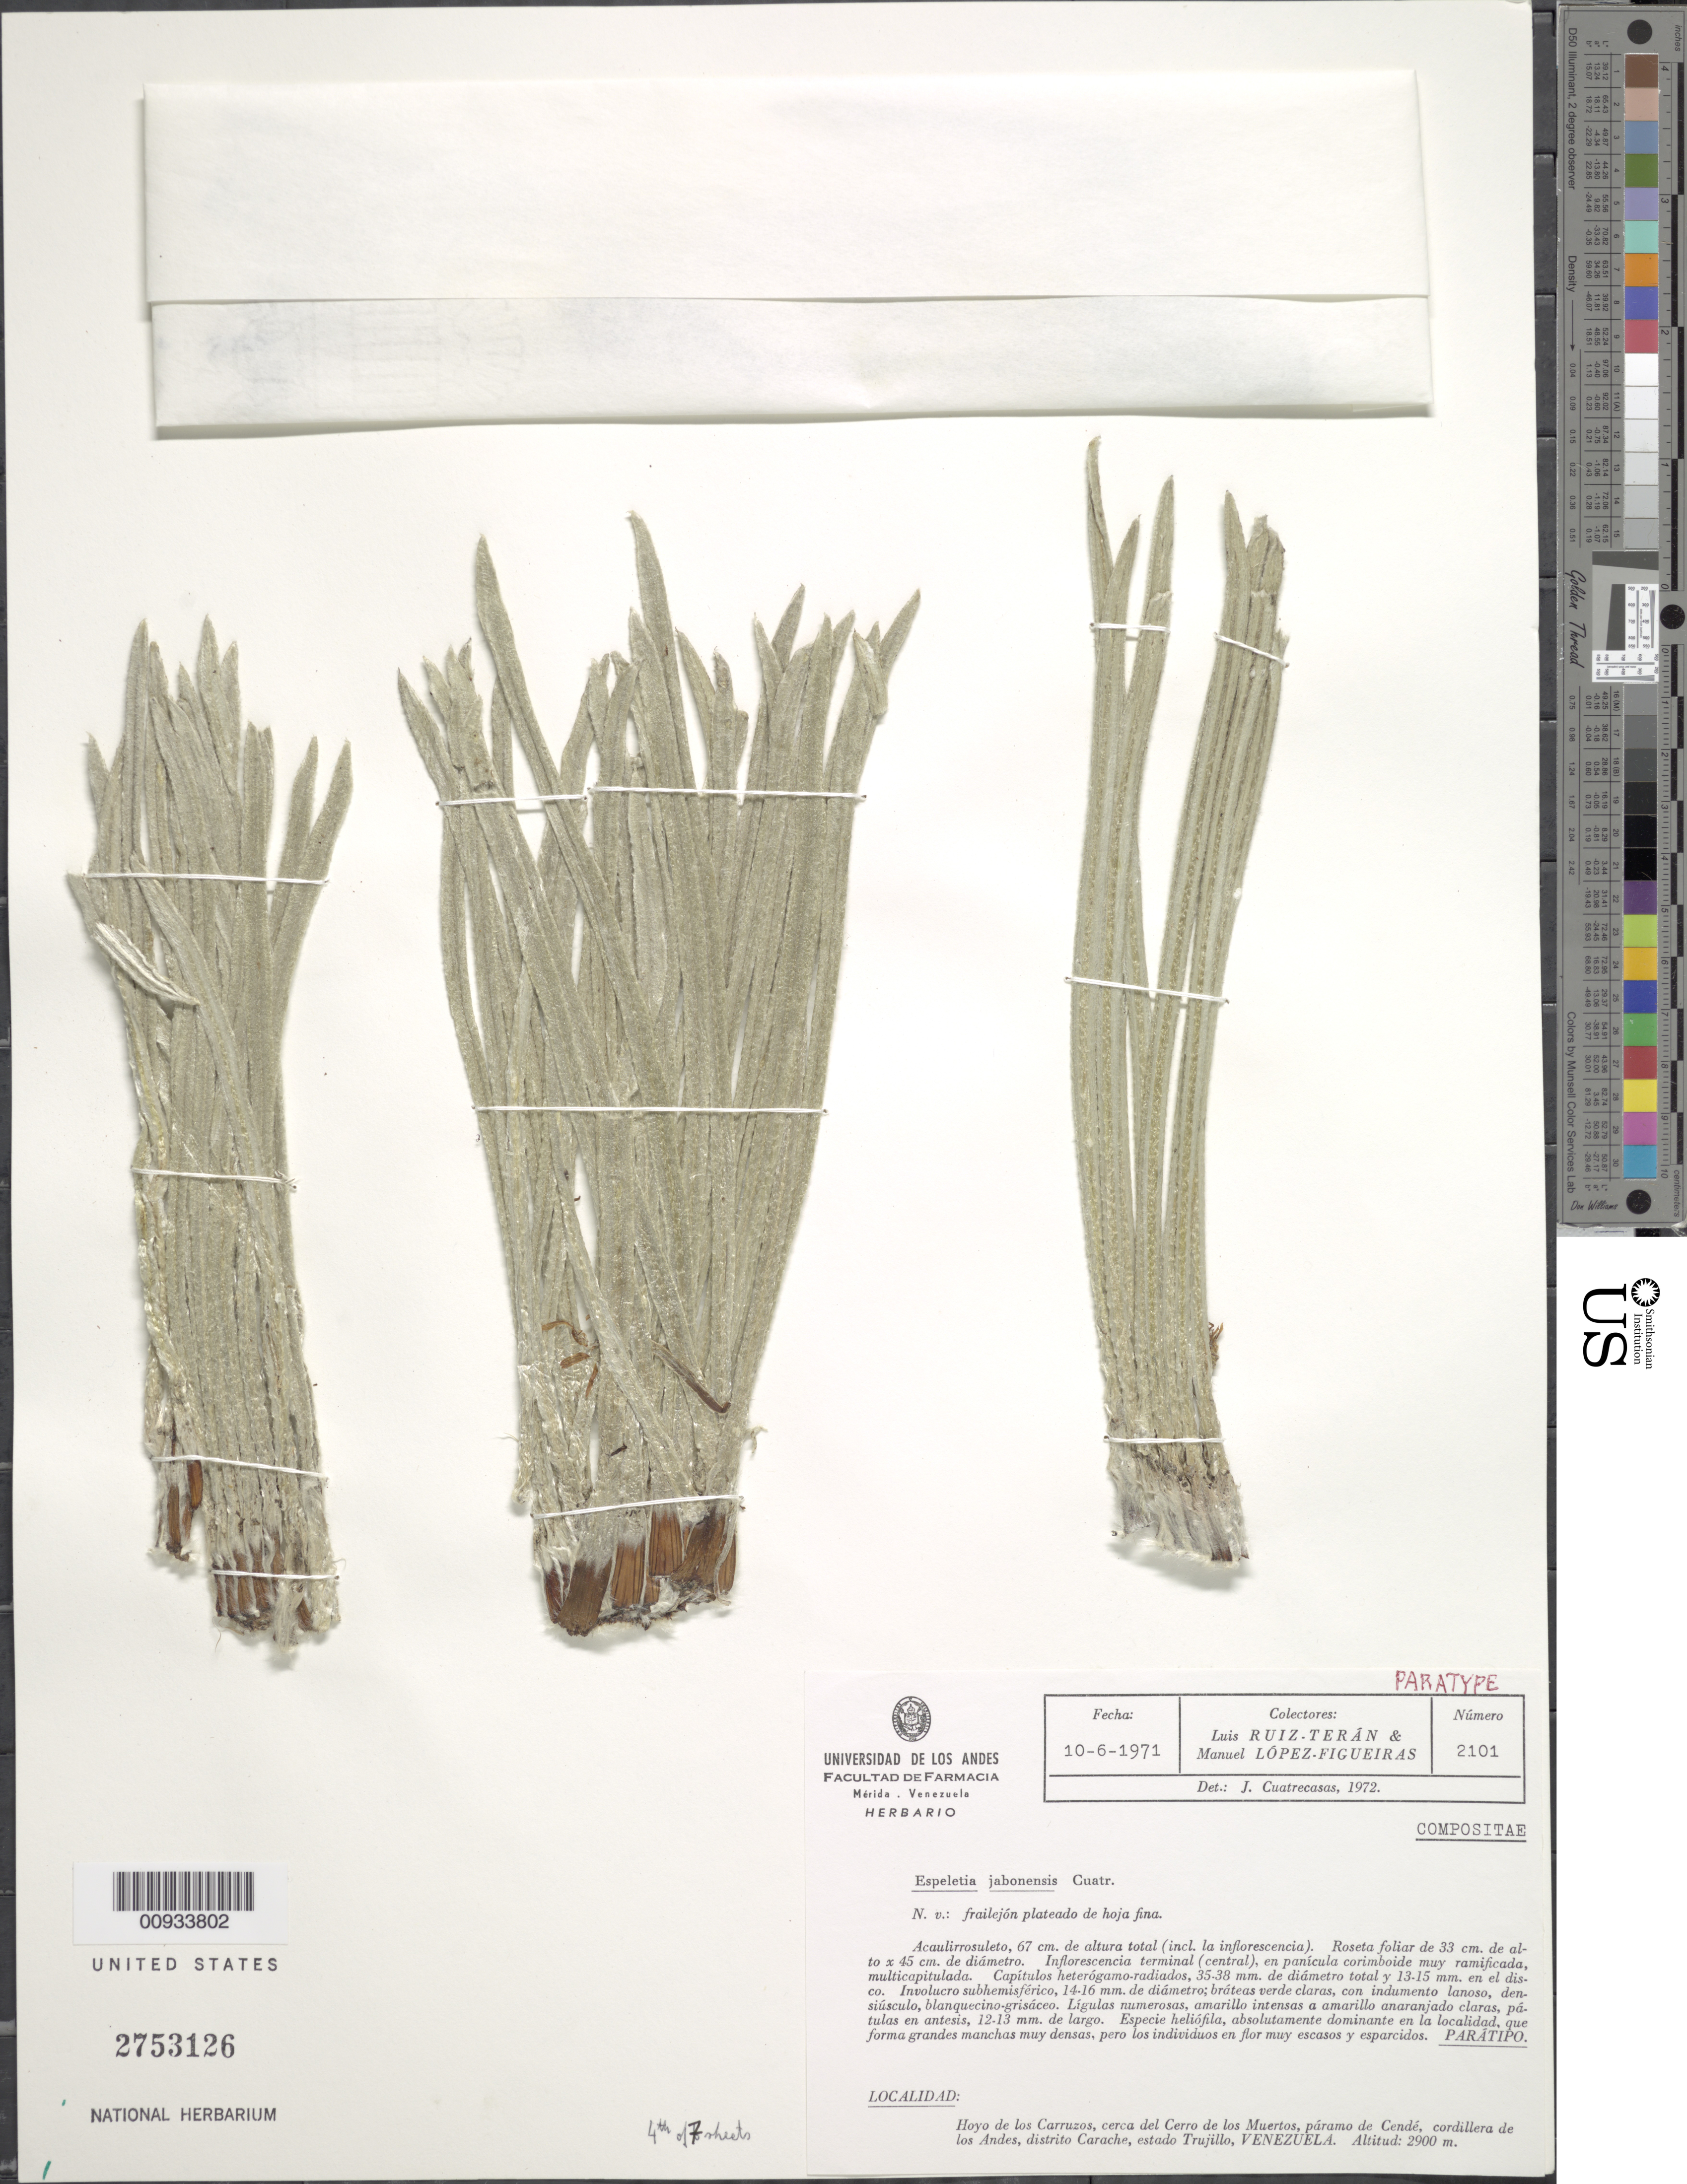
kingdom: Plantae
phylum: Tracheophyta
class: Magnoliopsida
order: Asterales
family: Asteraceae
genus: Ruilopezia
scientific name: Ruilopezia jabonensis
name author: (Cuatrec.) Cuatrec.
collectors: L. Teran & M. López Figueiras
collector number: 2101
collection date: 1971-06-10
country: Venezuela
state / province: Trujillo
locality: Hoya de los Carruzos, cerca del Cerro de los Muertos, paramo de Cende, Cordillera de Los Andes, Distrito Carache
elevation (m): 2900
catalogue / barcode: US 2753126